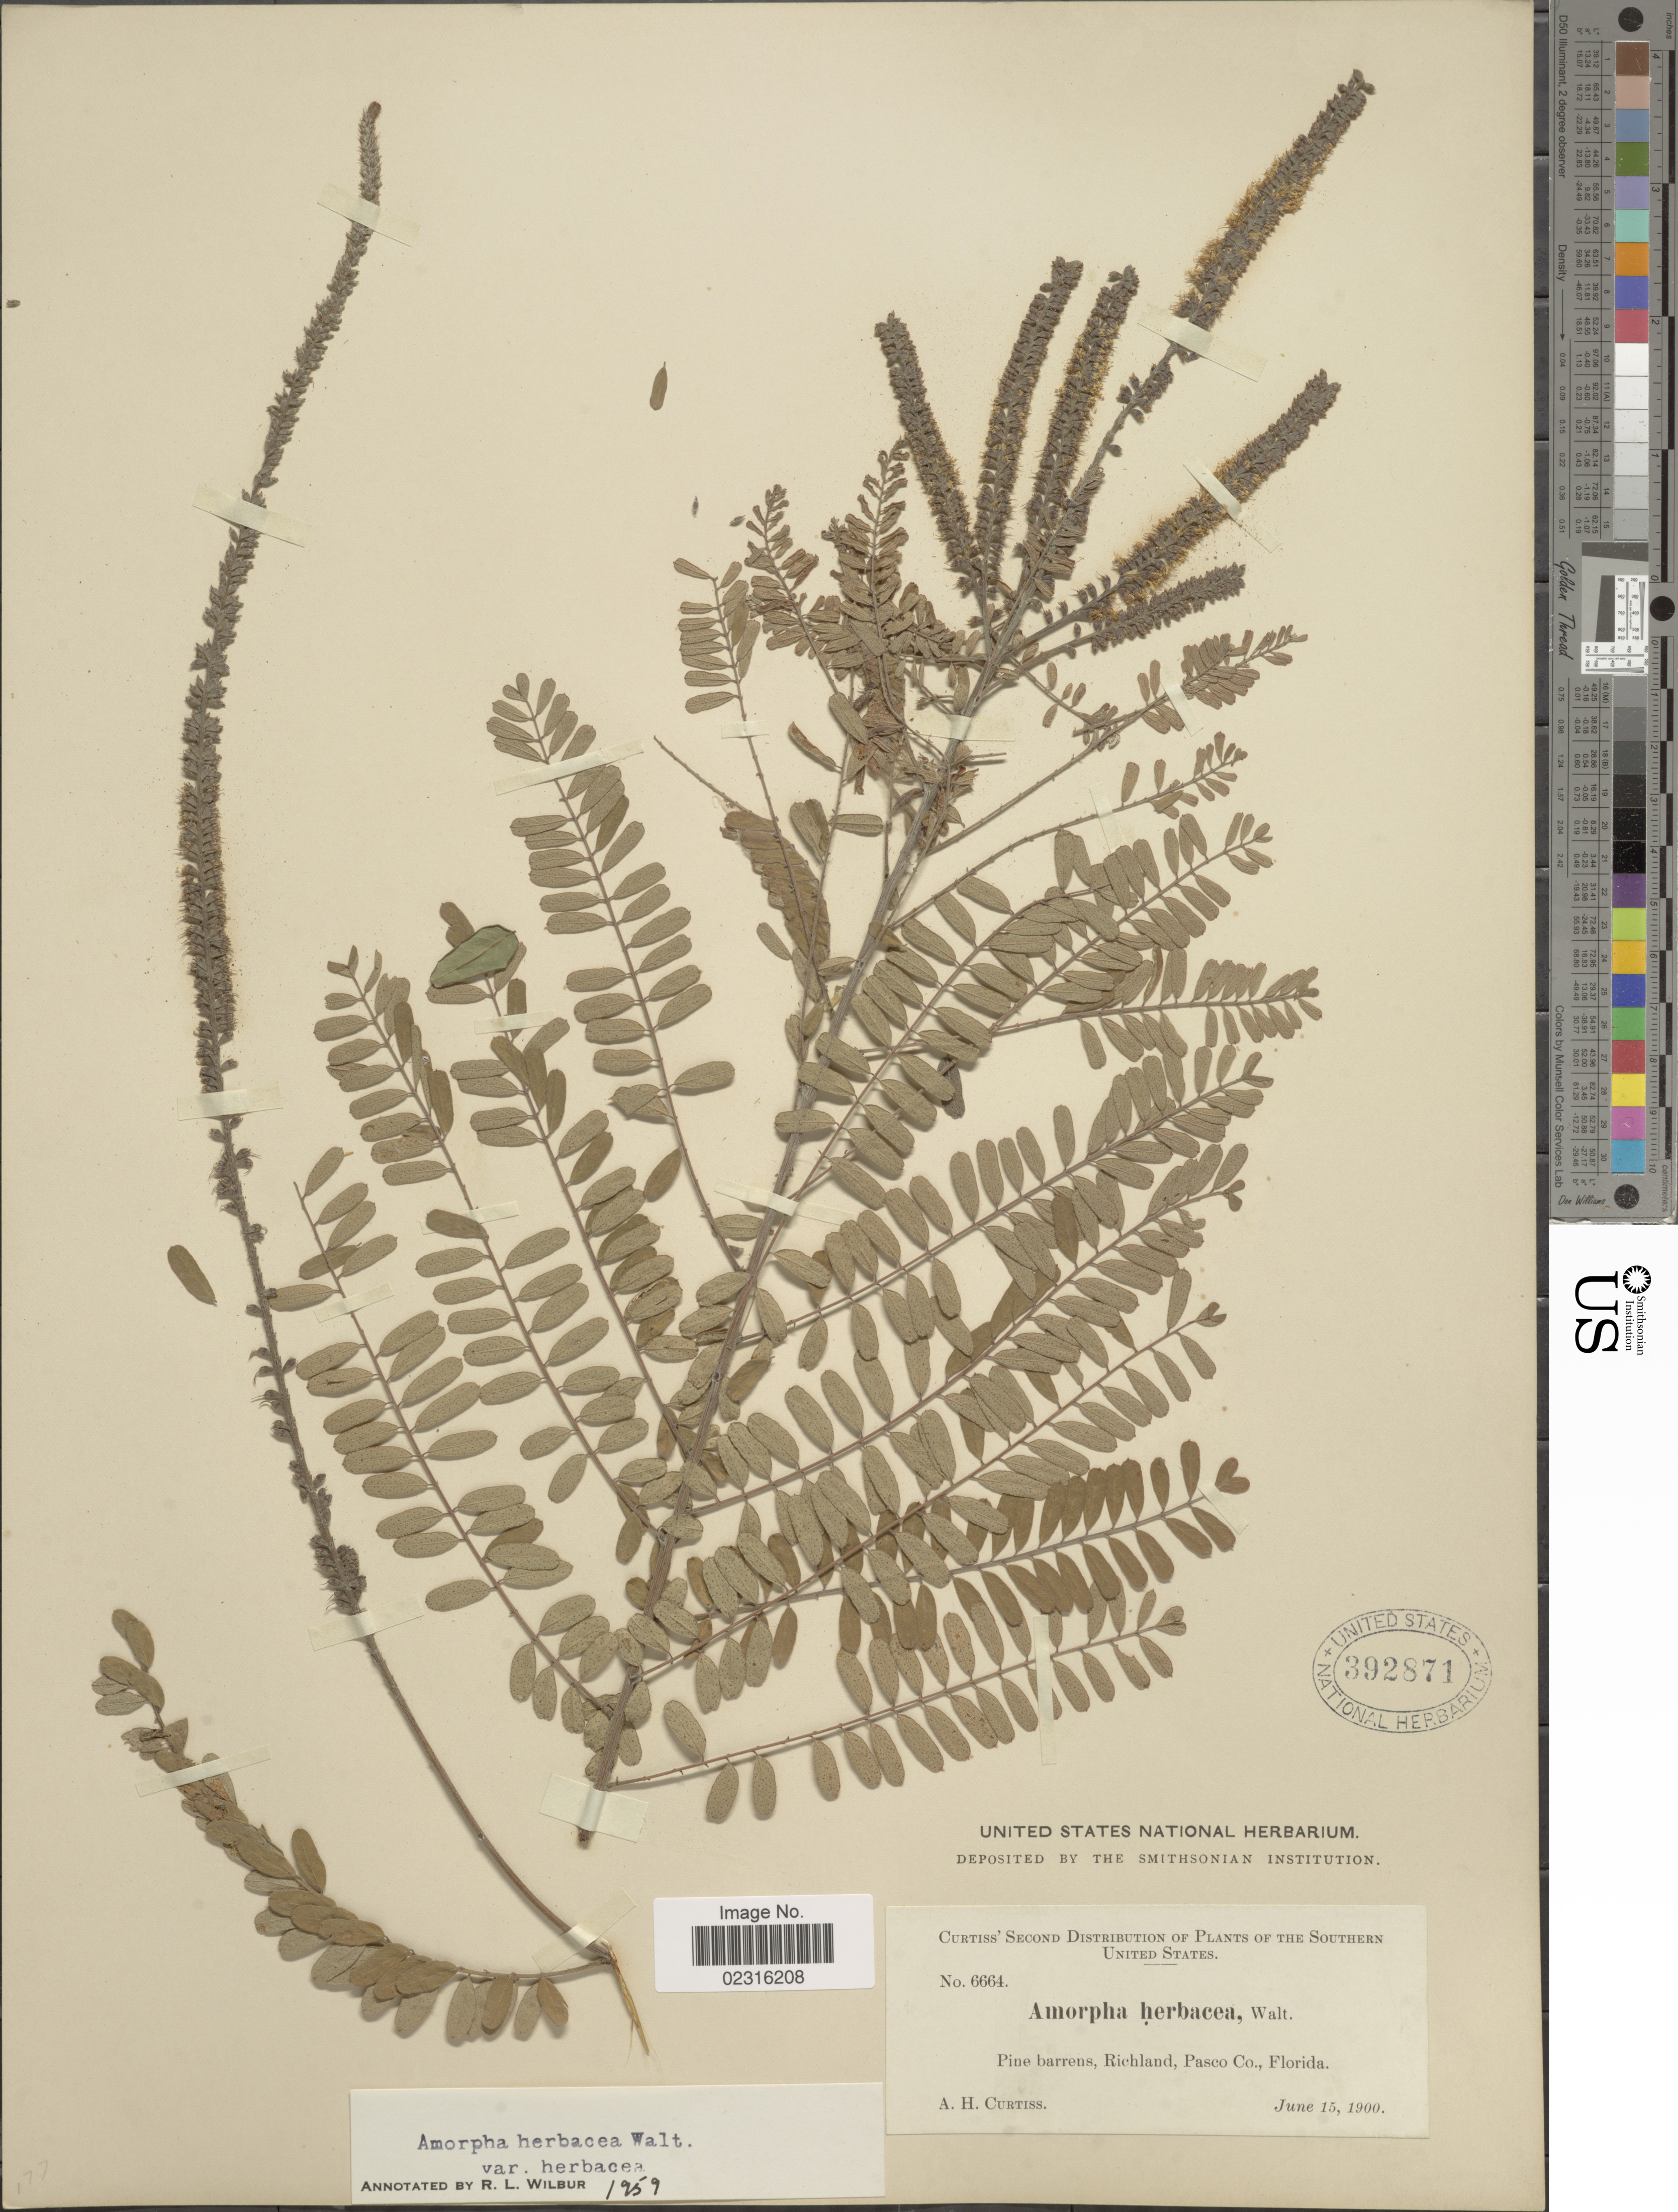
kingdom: Plantae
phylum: Tracheophyta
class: Magnoliopsida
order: Fabales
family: Fabaceae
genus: Amorpha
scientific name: Amorpha herbacea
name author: Schltdl.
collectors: A. H. Curtiss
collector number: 6664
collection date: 1900-06-15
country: United States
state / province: Florida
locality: Pine barrens, Richland, Pasco Co.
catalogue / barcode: US 392871